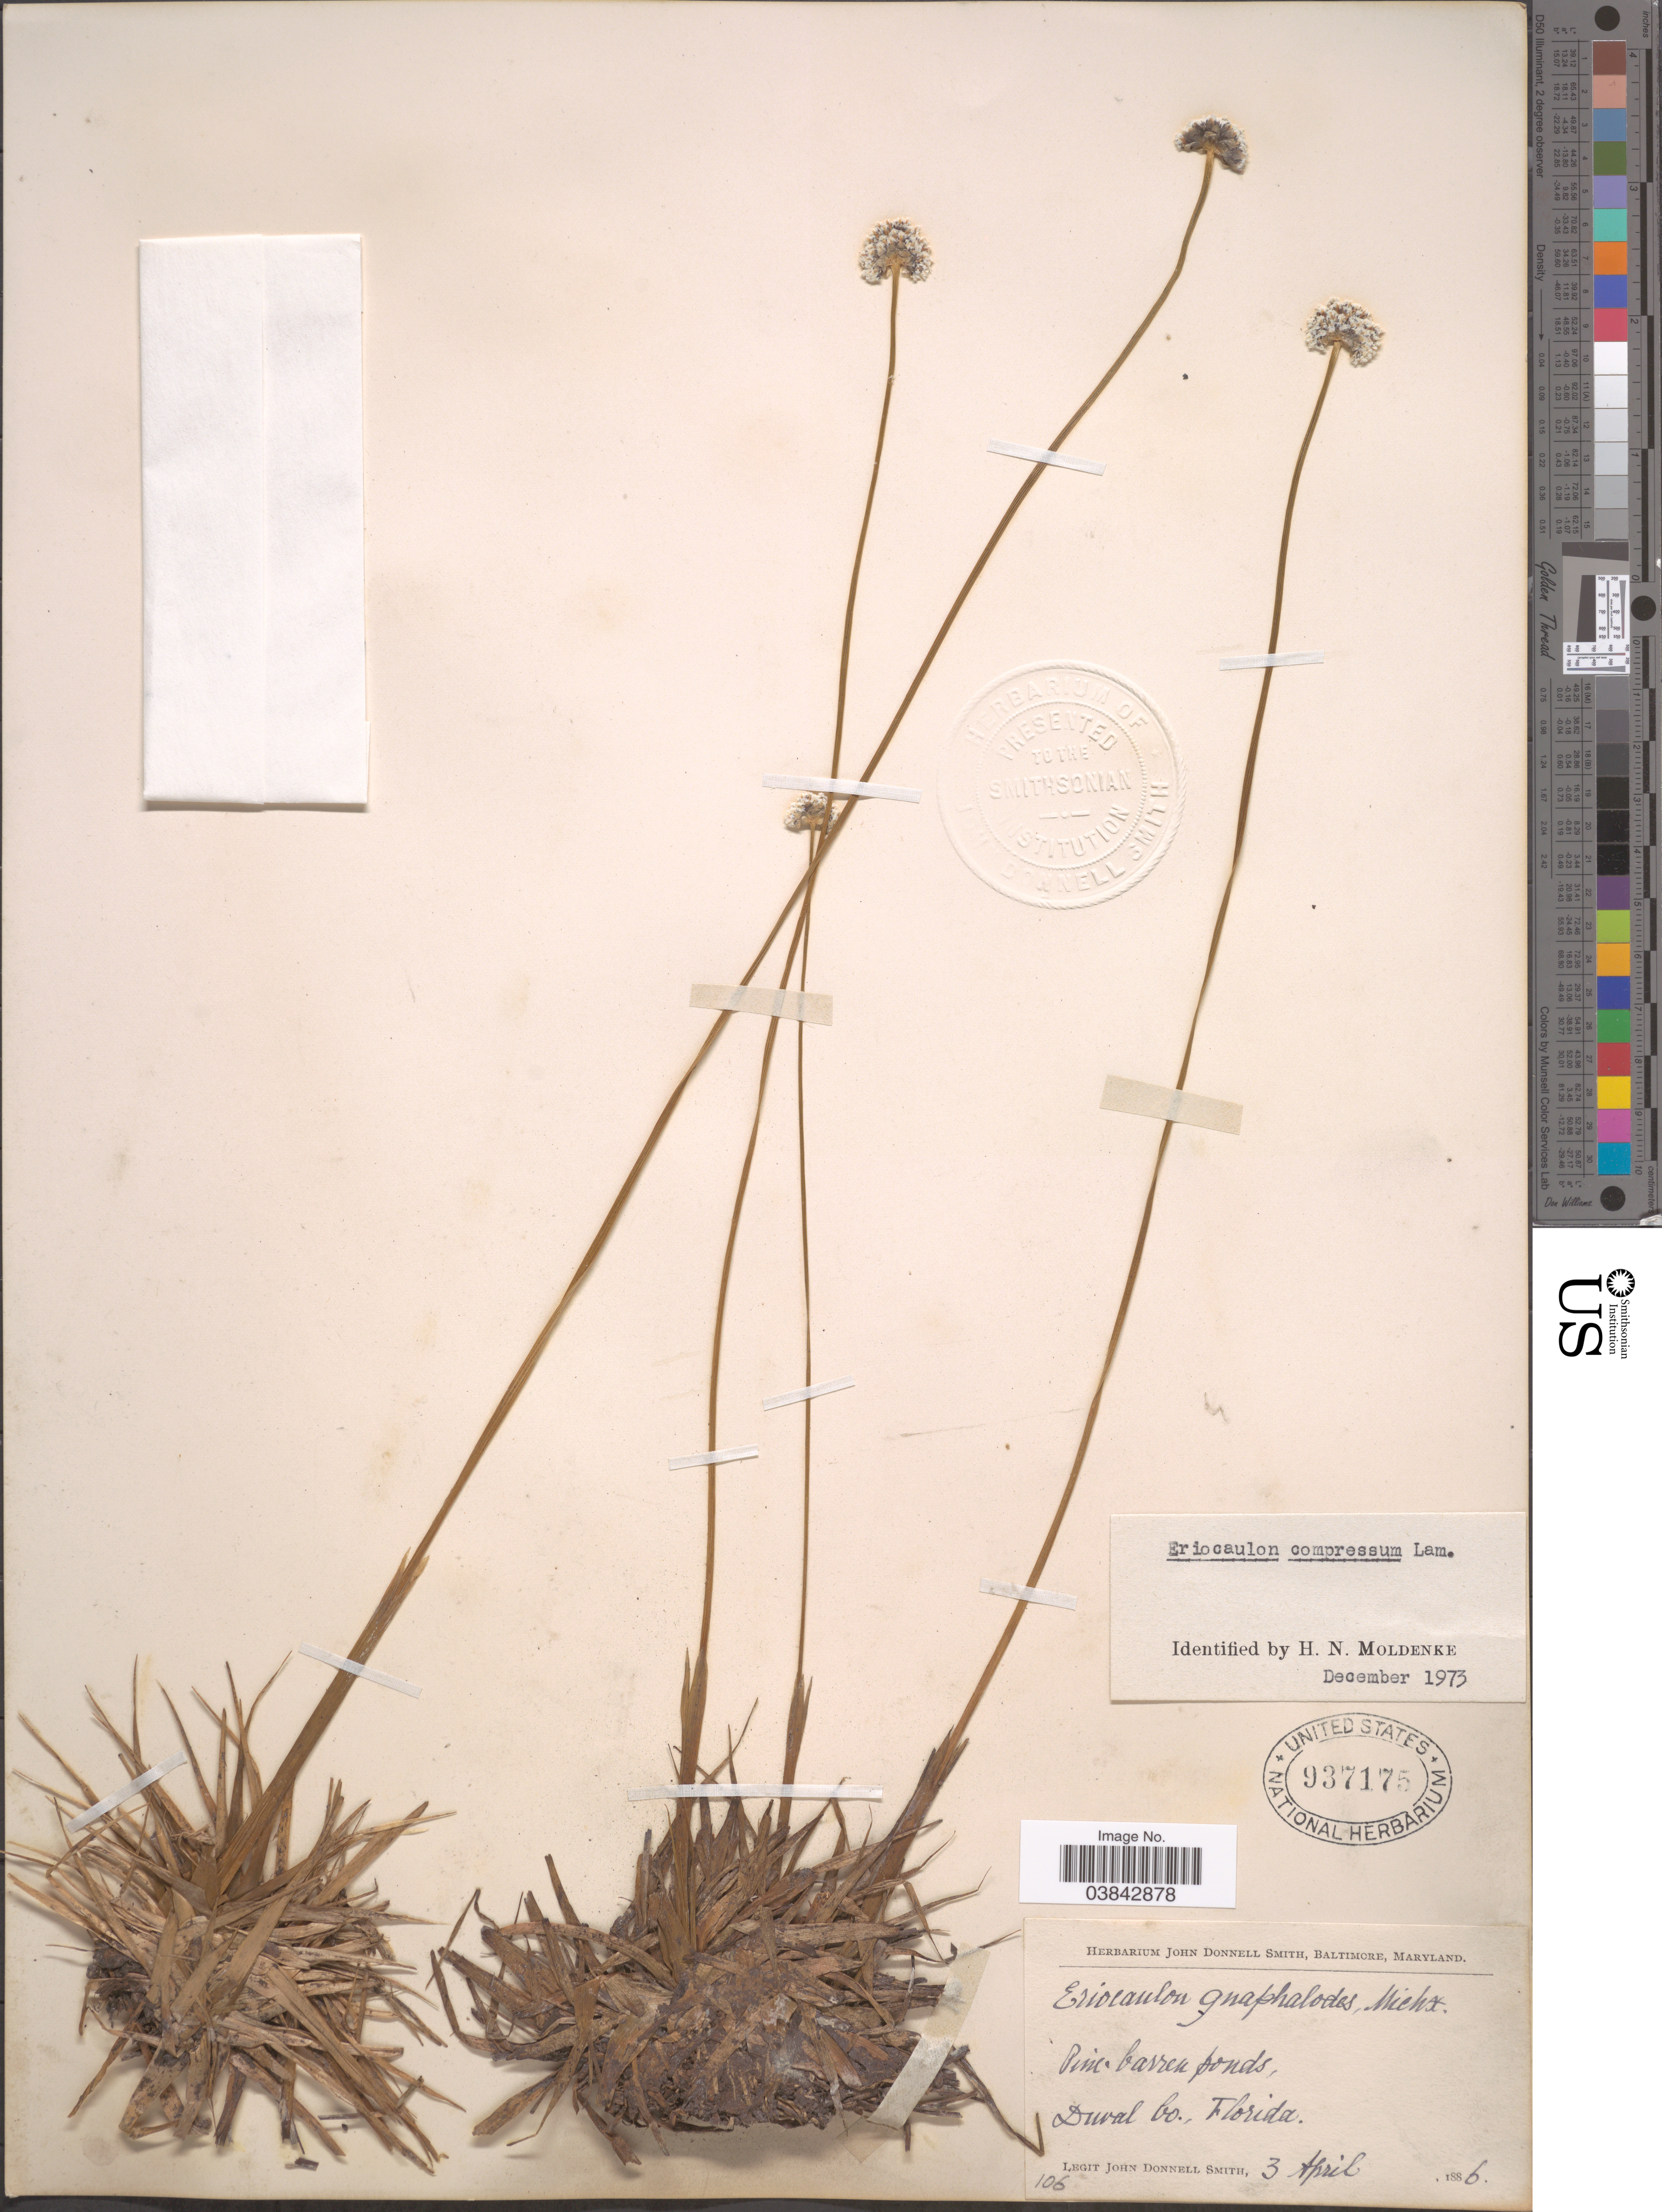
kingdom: Plantae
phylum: Tracheophyta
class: Liliopsida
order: Poales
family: Eriocaulaceae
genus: Eriocaulon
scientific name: Eriocaulon compressum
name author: Lam.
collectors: J. Donnell Smith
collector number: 106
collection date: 1886-04-03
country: United States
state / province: Florida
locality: Duval Co.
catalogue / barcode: US 937175